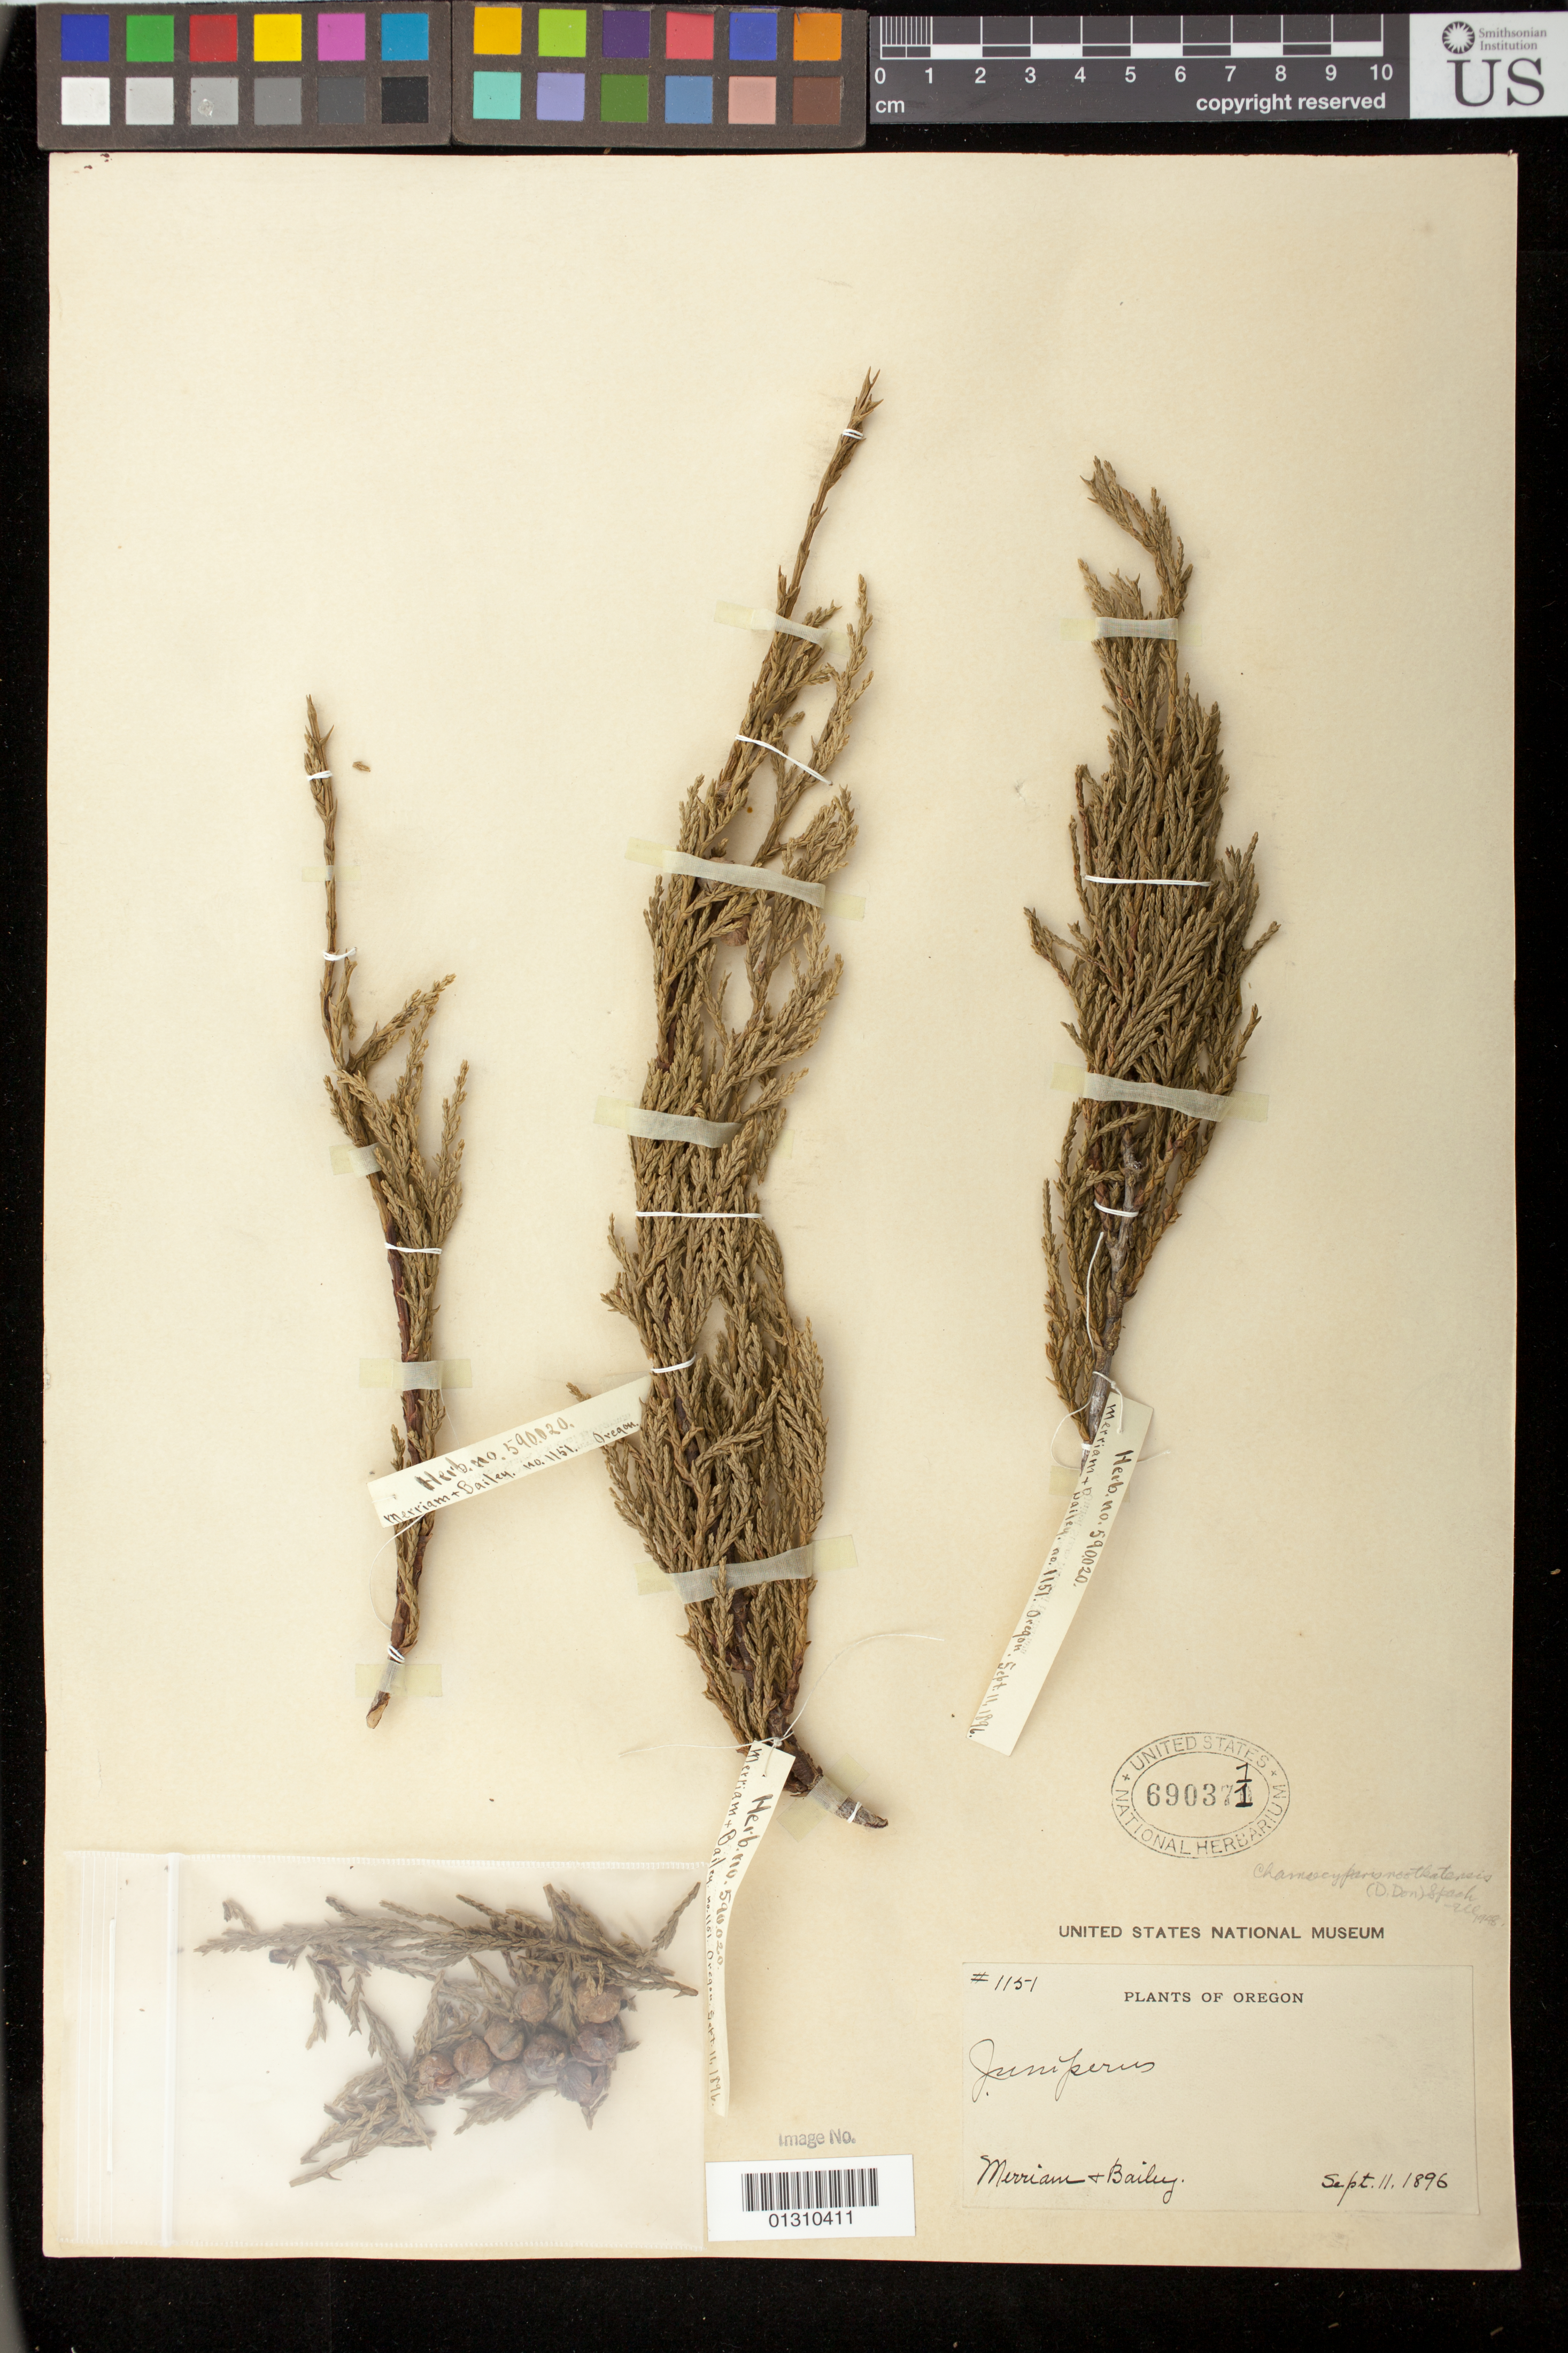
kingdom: Plantae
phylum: Tracheophyta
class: Pinopsida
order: Pinales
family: Cupressaceae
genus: Juniperus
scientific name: Juniperus sp.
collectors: -. Merriam & Bailey, --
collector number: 1151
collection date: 1896-09-11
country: United States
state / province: Oregon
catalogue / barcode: US 690371